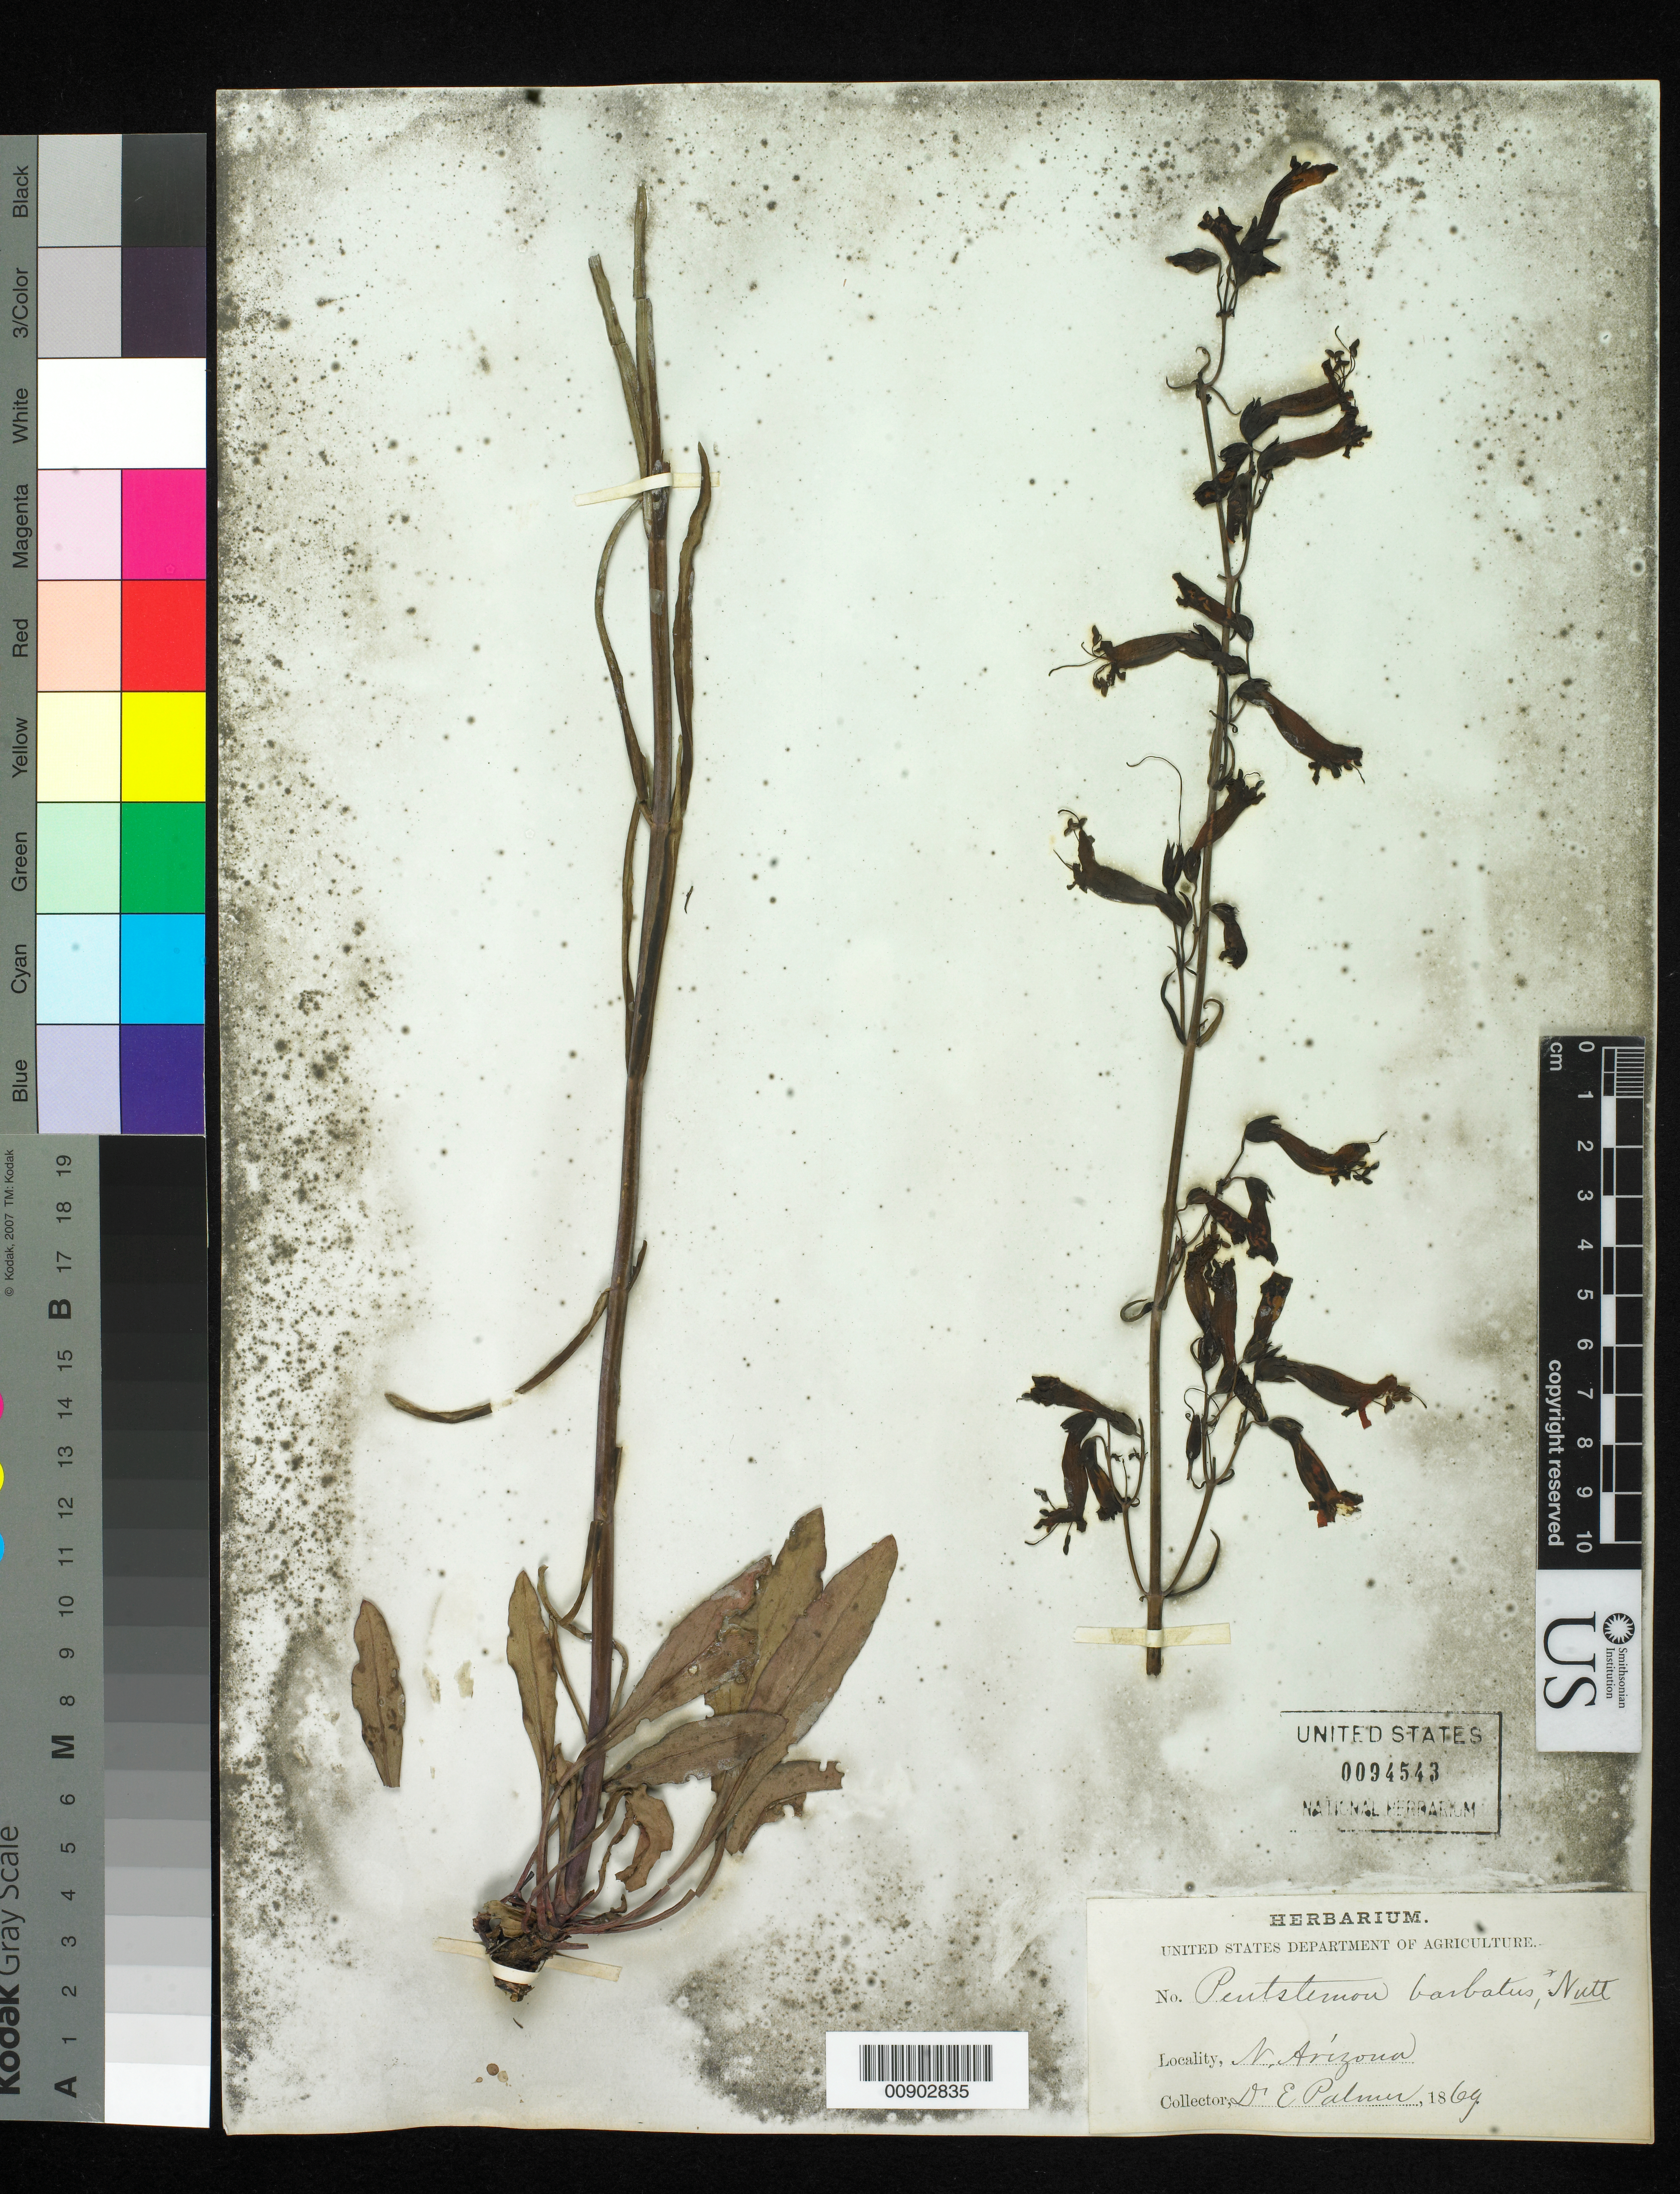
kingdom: Plantae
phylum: Tracheophyta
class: Magnoliopsida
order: Lamiales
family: Plantaginaceae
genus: Penstemon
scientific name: Penstemon barbatus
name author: (Cav.) Roth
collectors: E. Palmer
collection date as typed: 1869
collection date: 1869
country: United States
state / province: Arizona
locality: N Arizona.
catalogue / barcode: US 94543